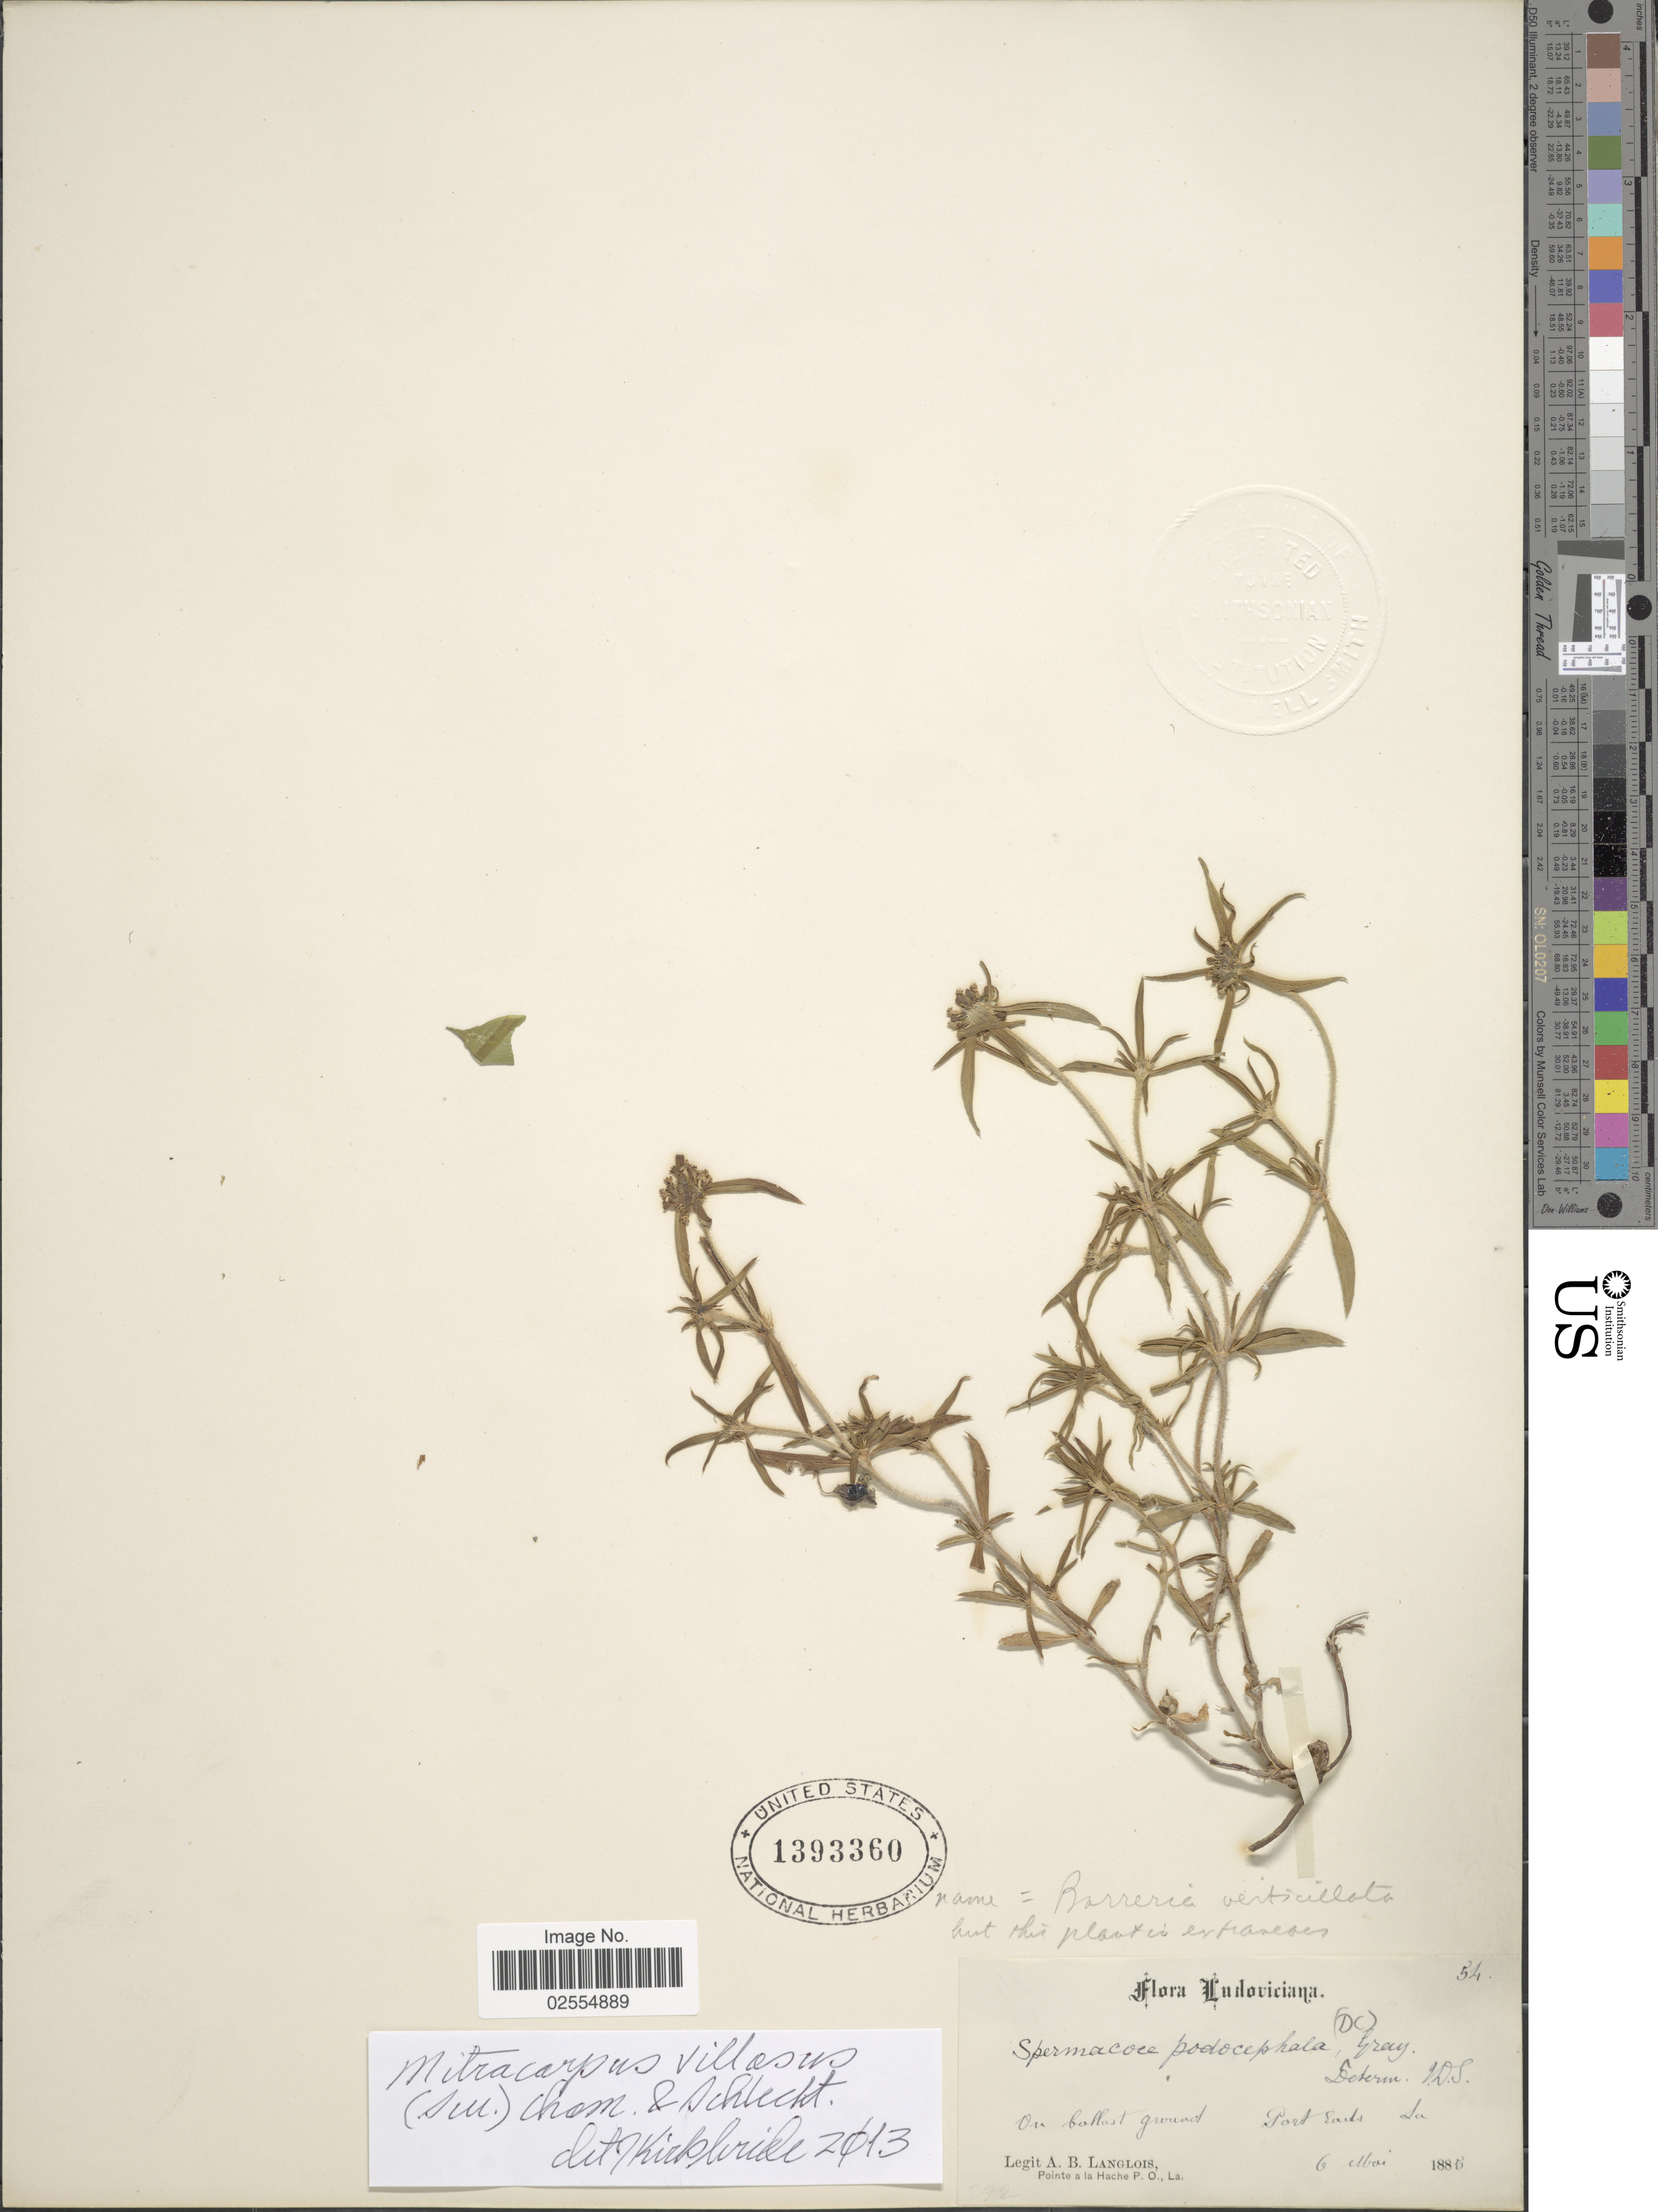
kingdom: Plantae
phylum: Tracheophyta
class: Magnoliopsida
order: Gentianales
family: Rubiaceae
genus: Mitracarpus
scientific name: Mitracarpus hirtus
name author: (L.) DC.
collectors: A. Langlois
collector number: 54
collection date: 1885-05-06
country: United States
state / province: Louisiana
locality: Ludoviciana. Port Eads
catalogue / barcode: US 1393360